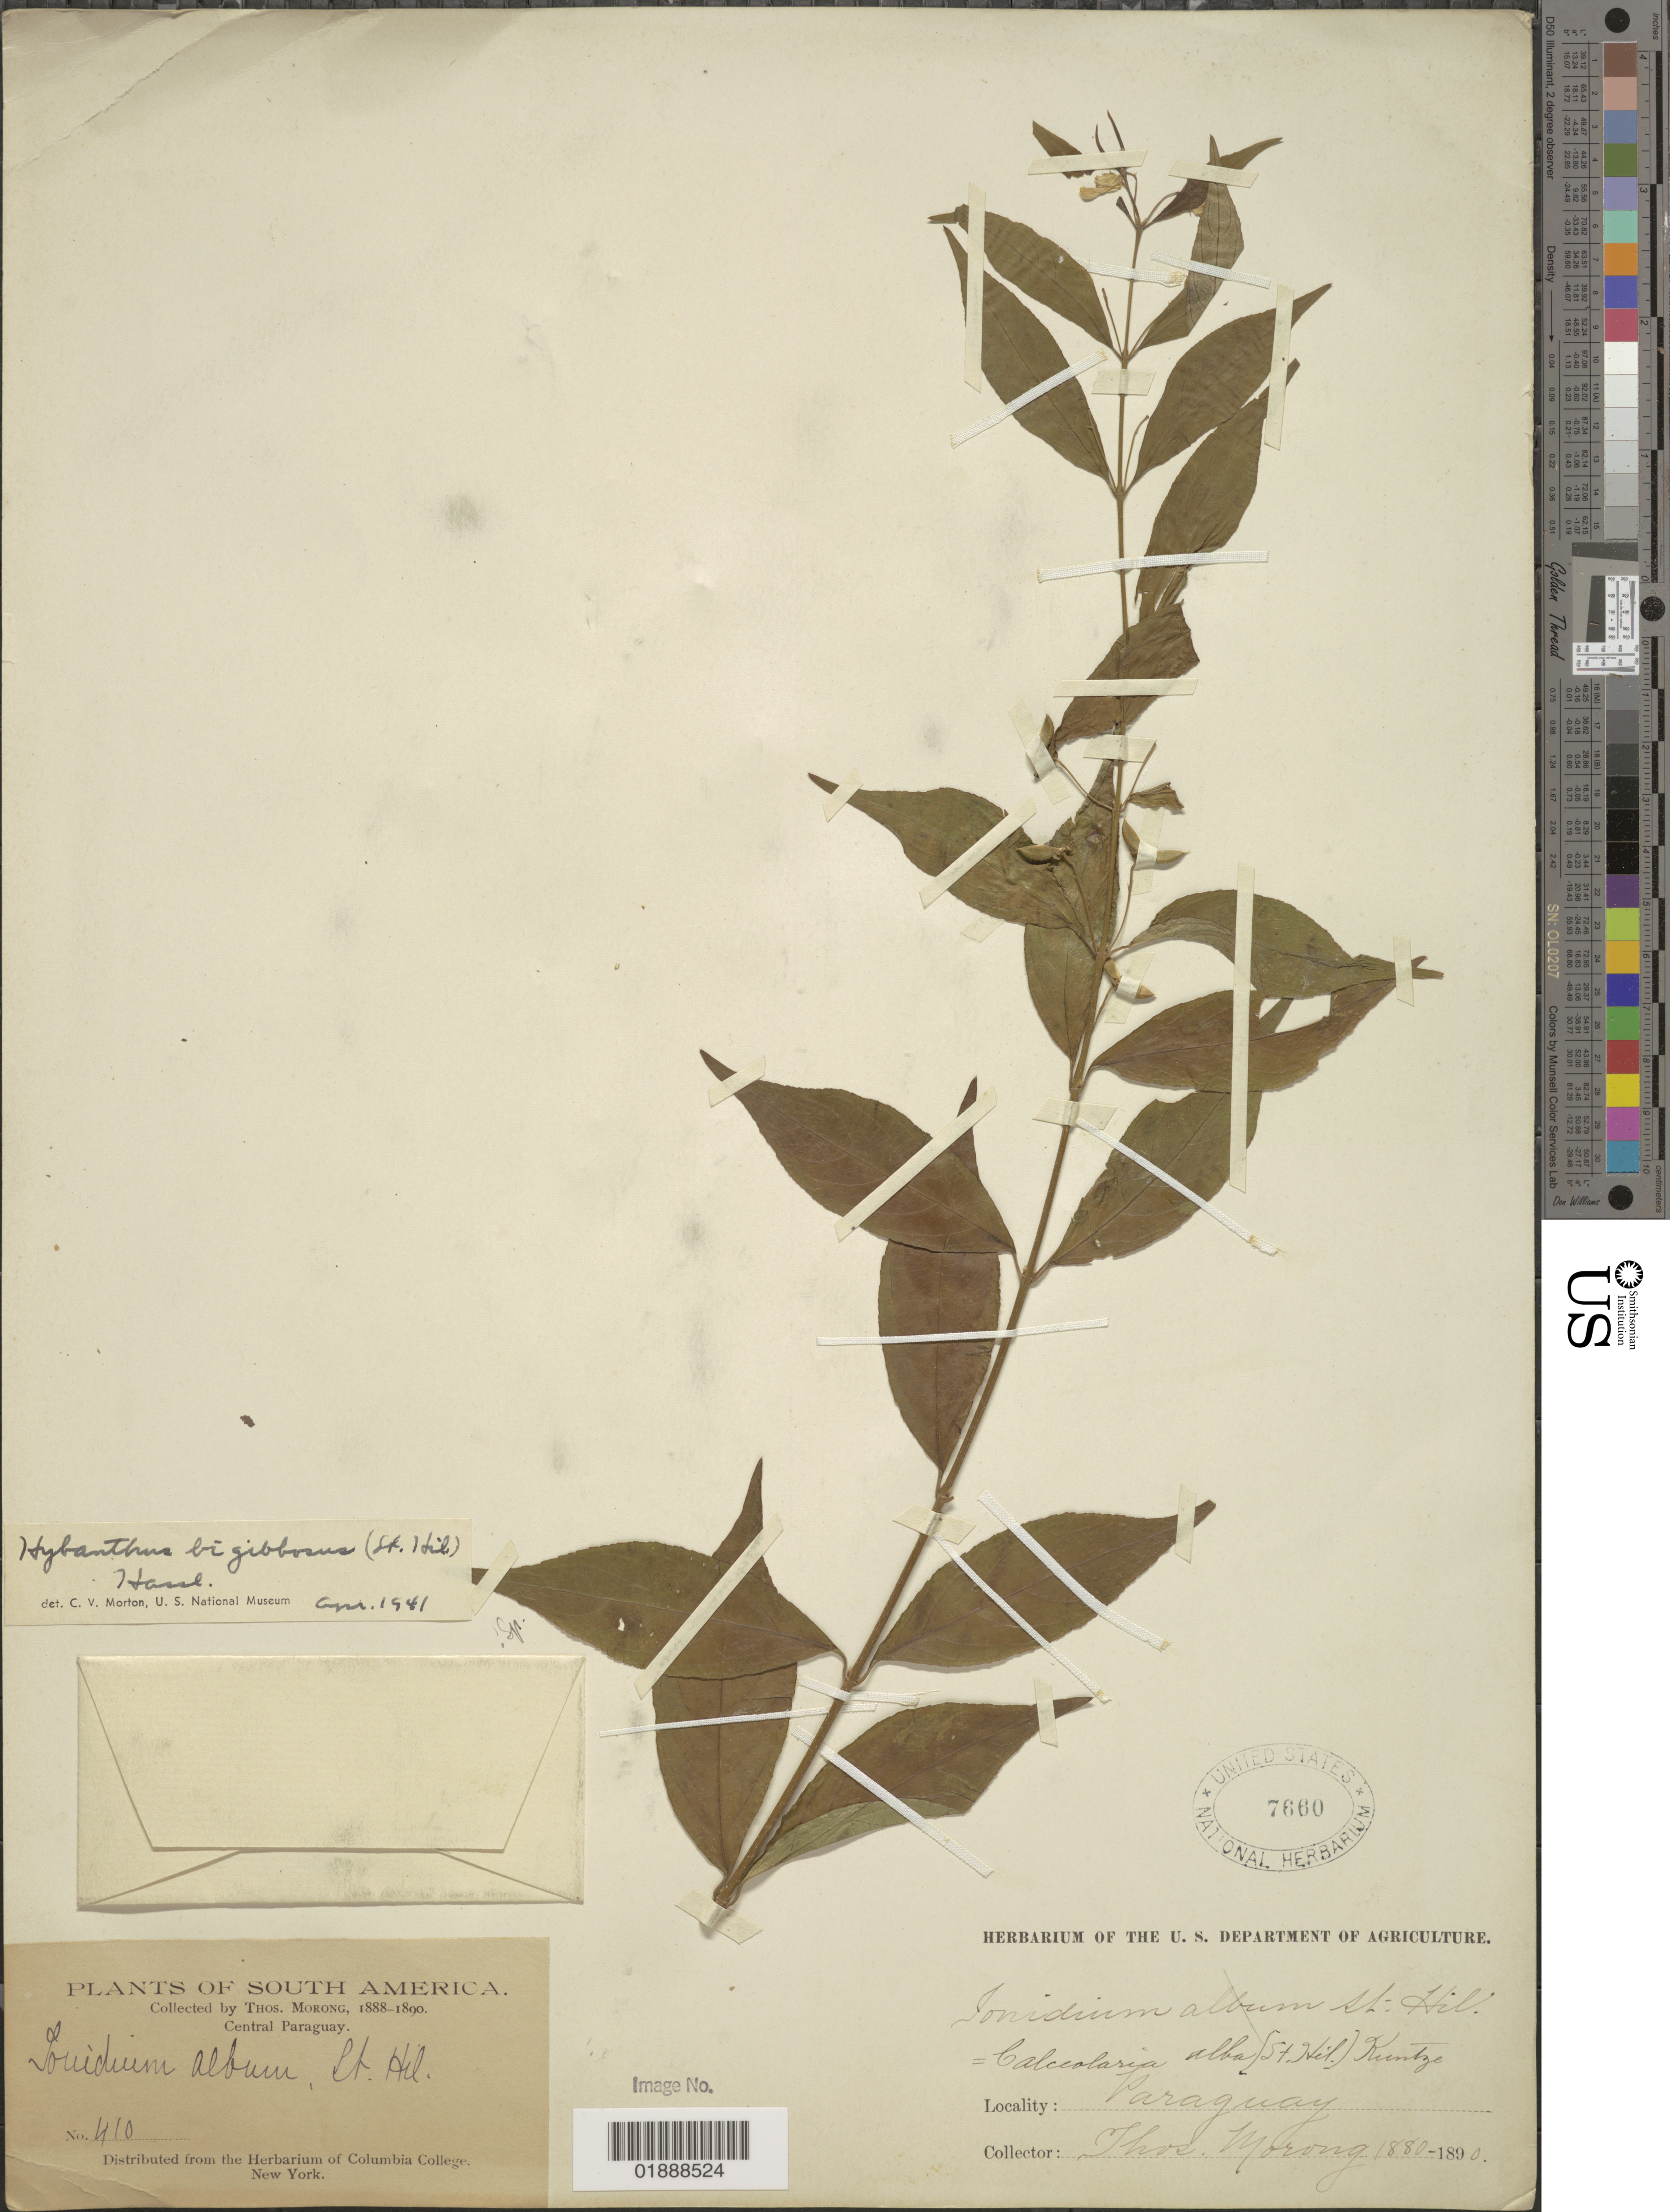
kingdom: Plantae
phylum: Tracheophyta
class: Magnoliopsida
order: Malpighiales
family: Violaceae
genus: Pombalia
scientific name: Pombalia bigibbosa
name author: (A. St.-Hil.) Paula-Souza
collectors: T. Morong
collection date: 1905-03-02/1905-03-04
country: Paraguay